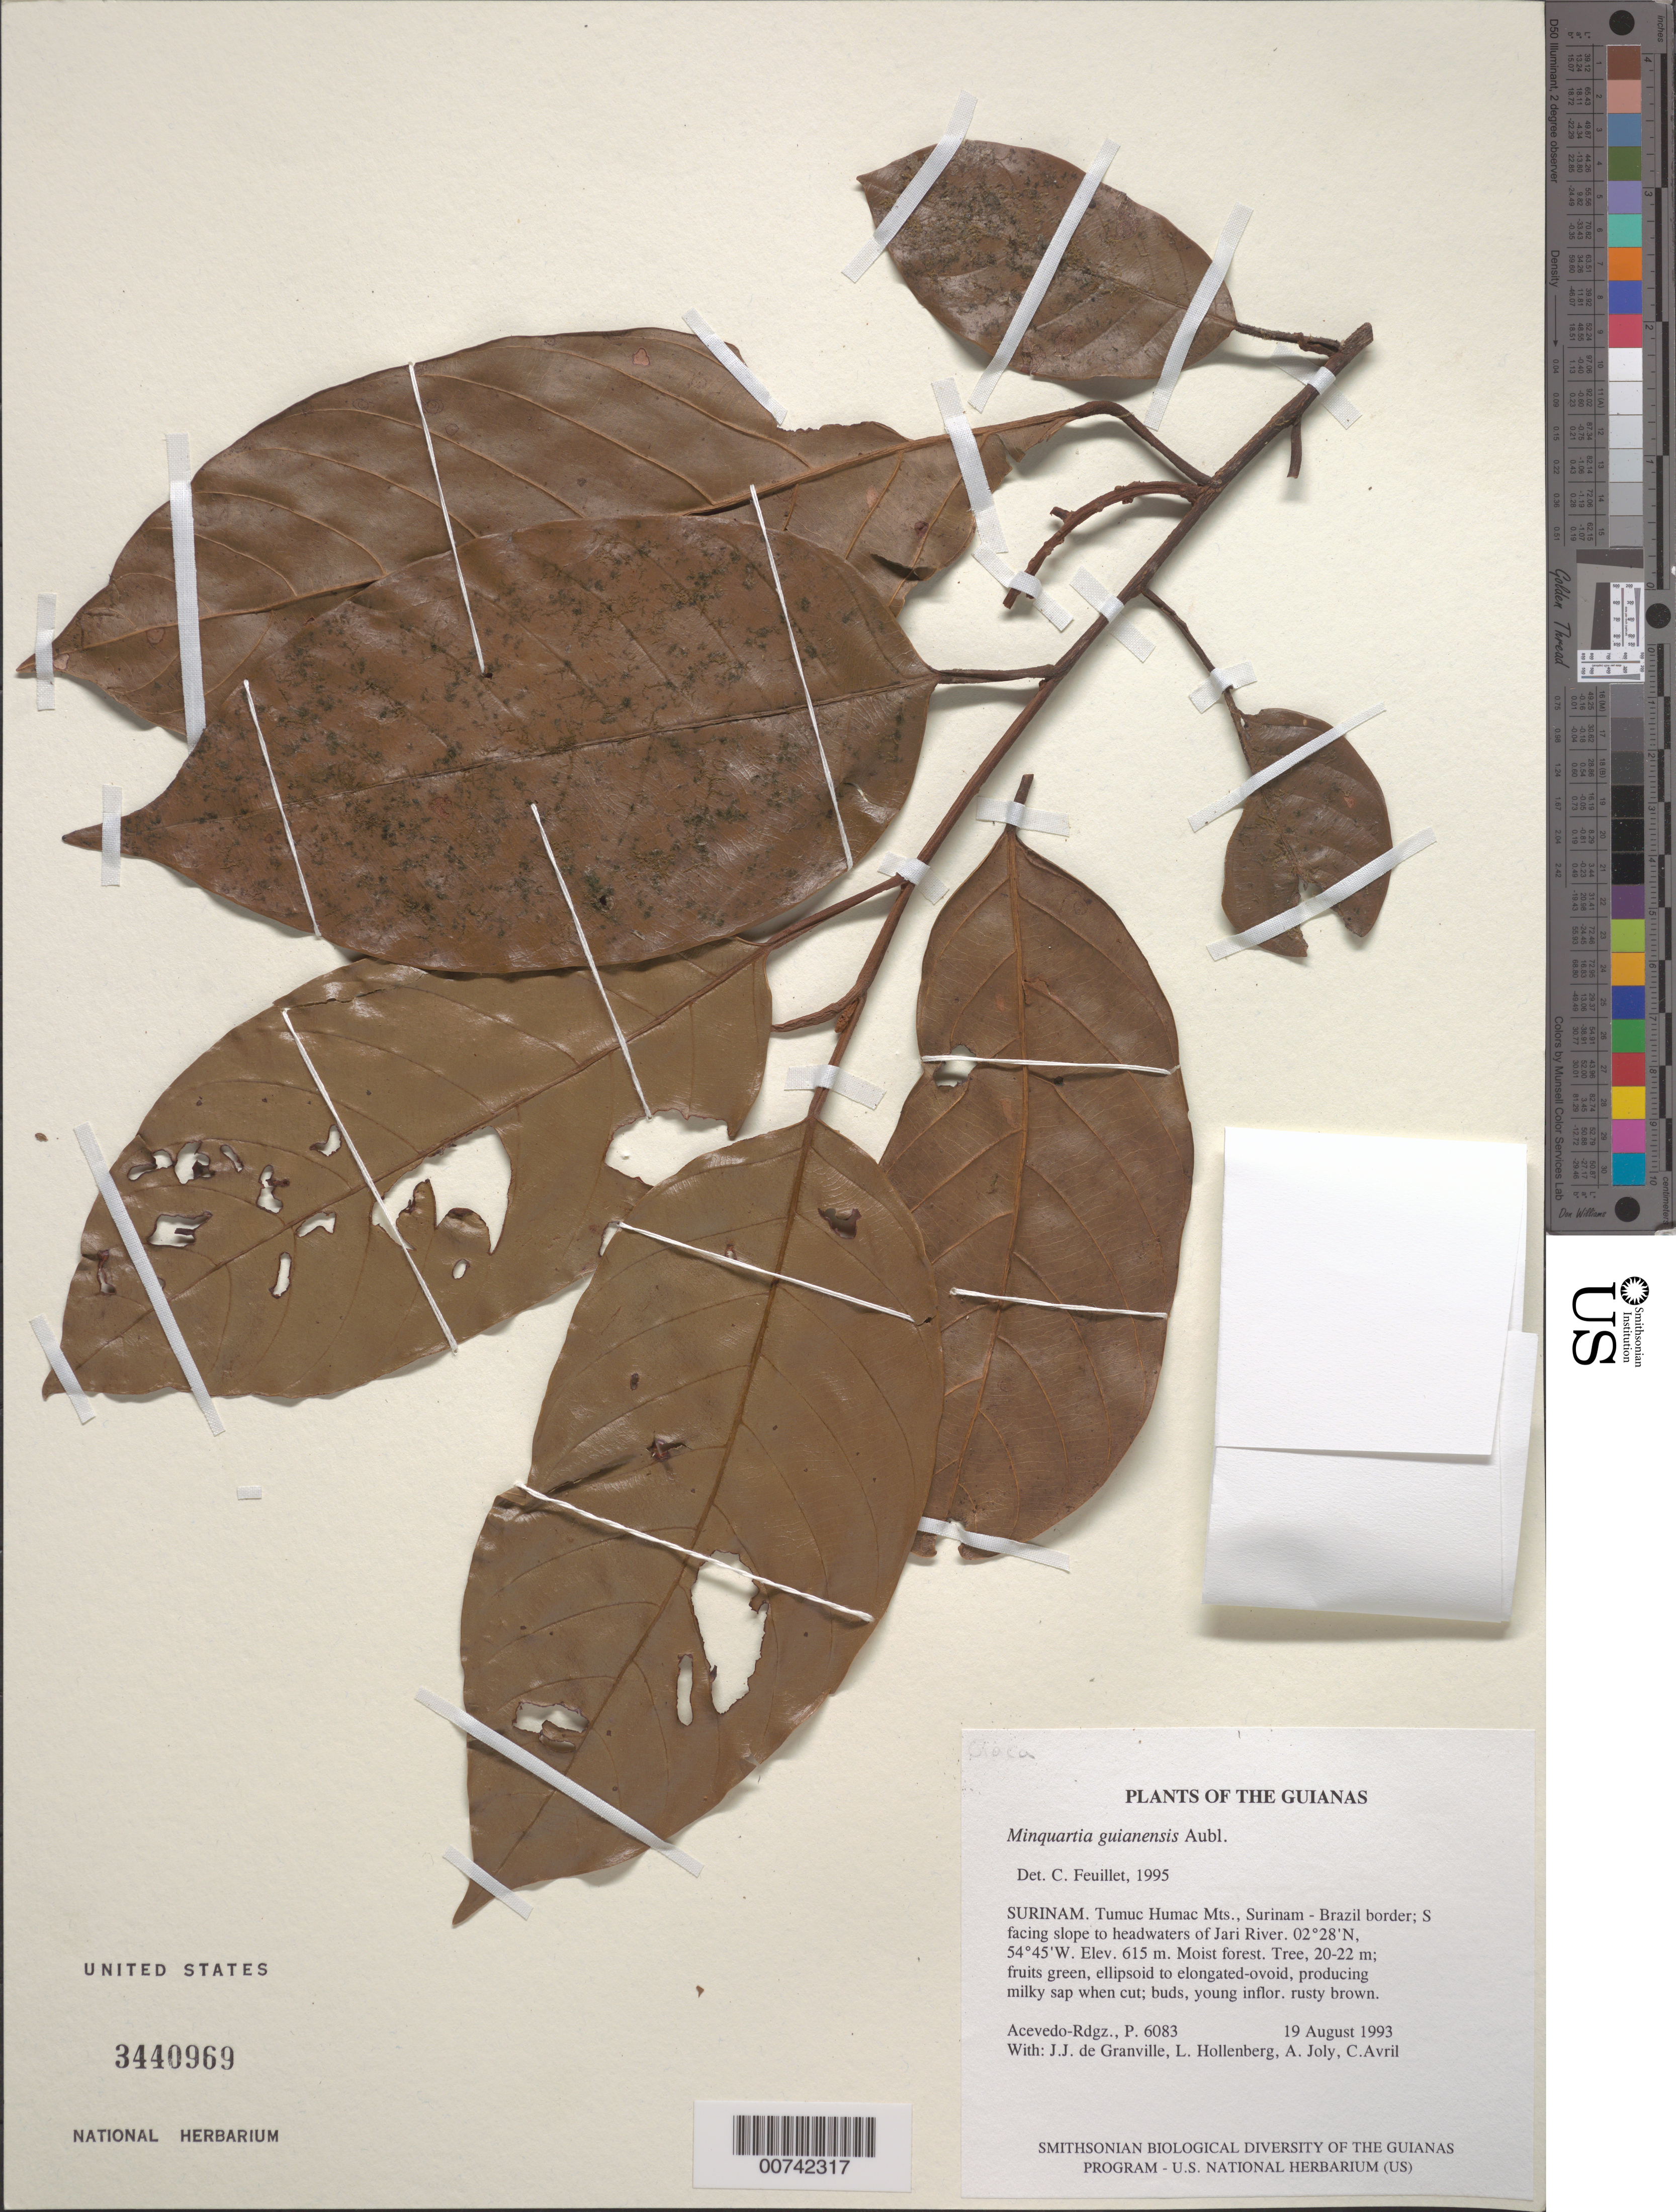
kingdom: Plantae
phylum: Tracheophyta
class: Magnoliopsida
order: Santalales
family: Coulaceae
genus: Minquartia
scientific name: Minquartia guianensis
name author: Aubl.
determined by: Feuillet, C.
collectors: P. Acevedo-Rodr.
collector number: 6083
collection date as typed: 19 Aug 1993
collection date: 1993-08-19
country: Suriname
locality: Tumuc Humac Mts., Surinam - Brazil border; S facing slope to headwaters of Jari River.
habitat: Moist forest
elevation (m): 615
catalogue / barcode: US 3440969